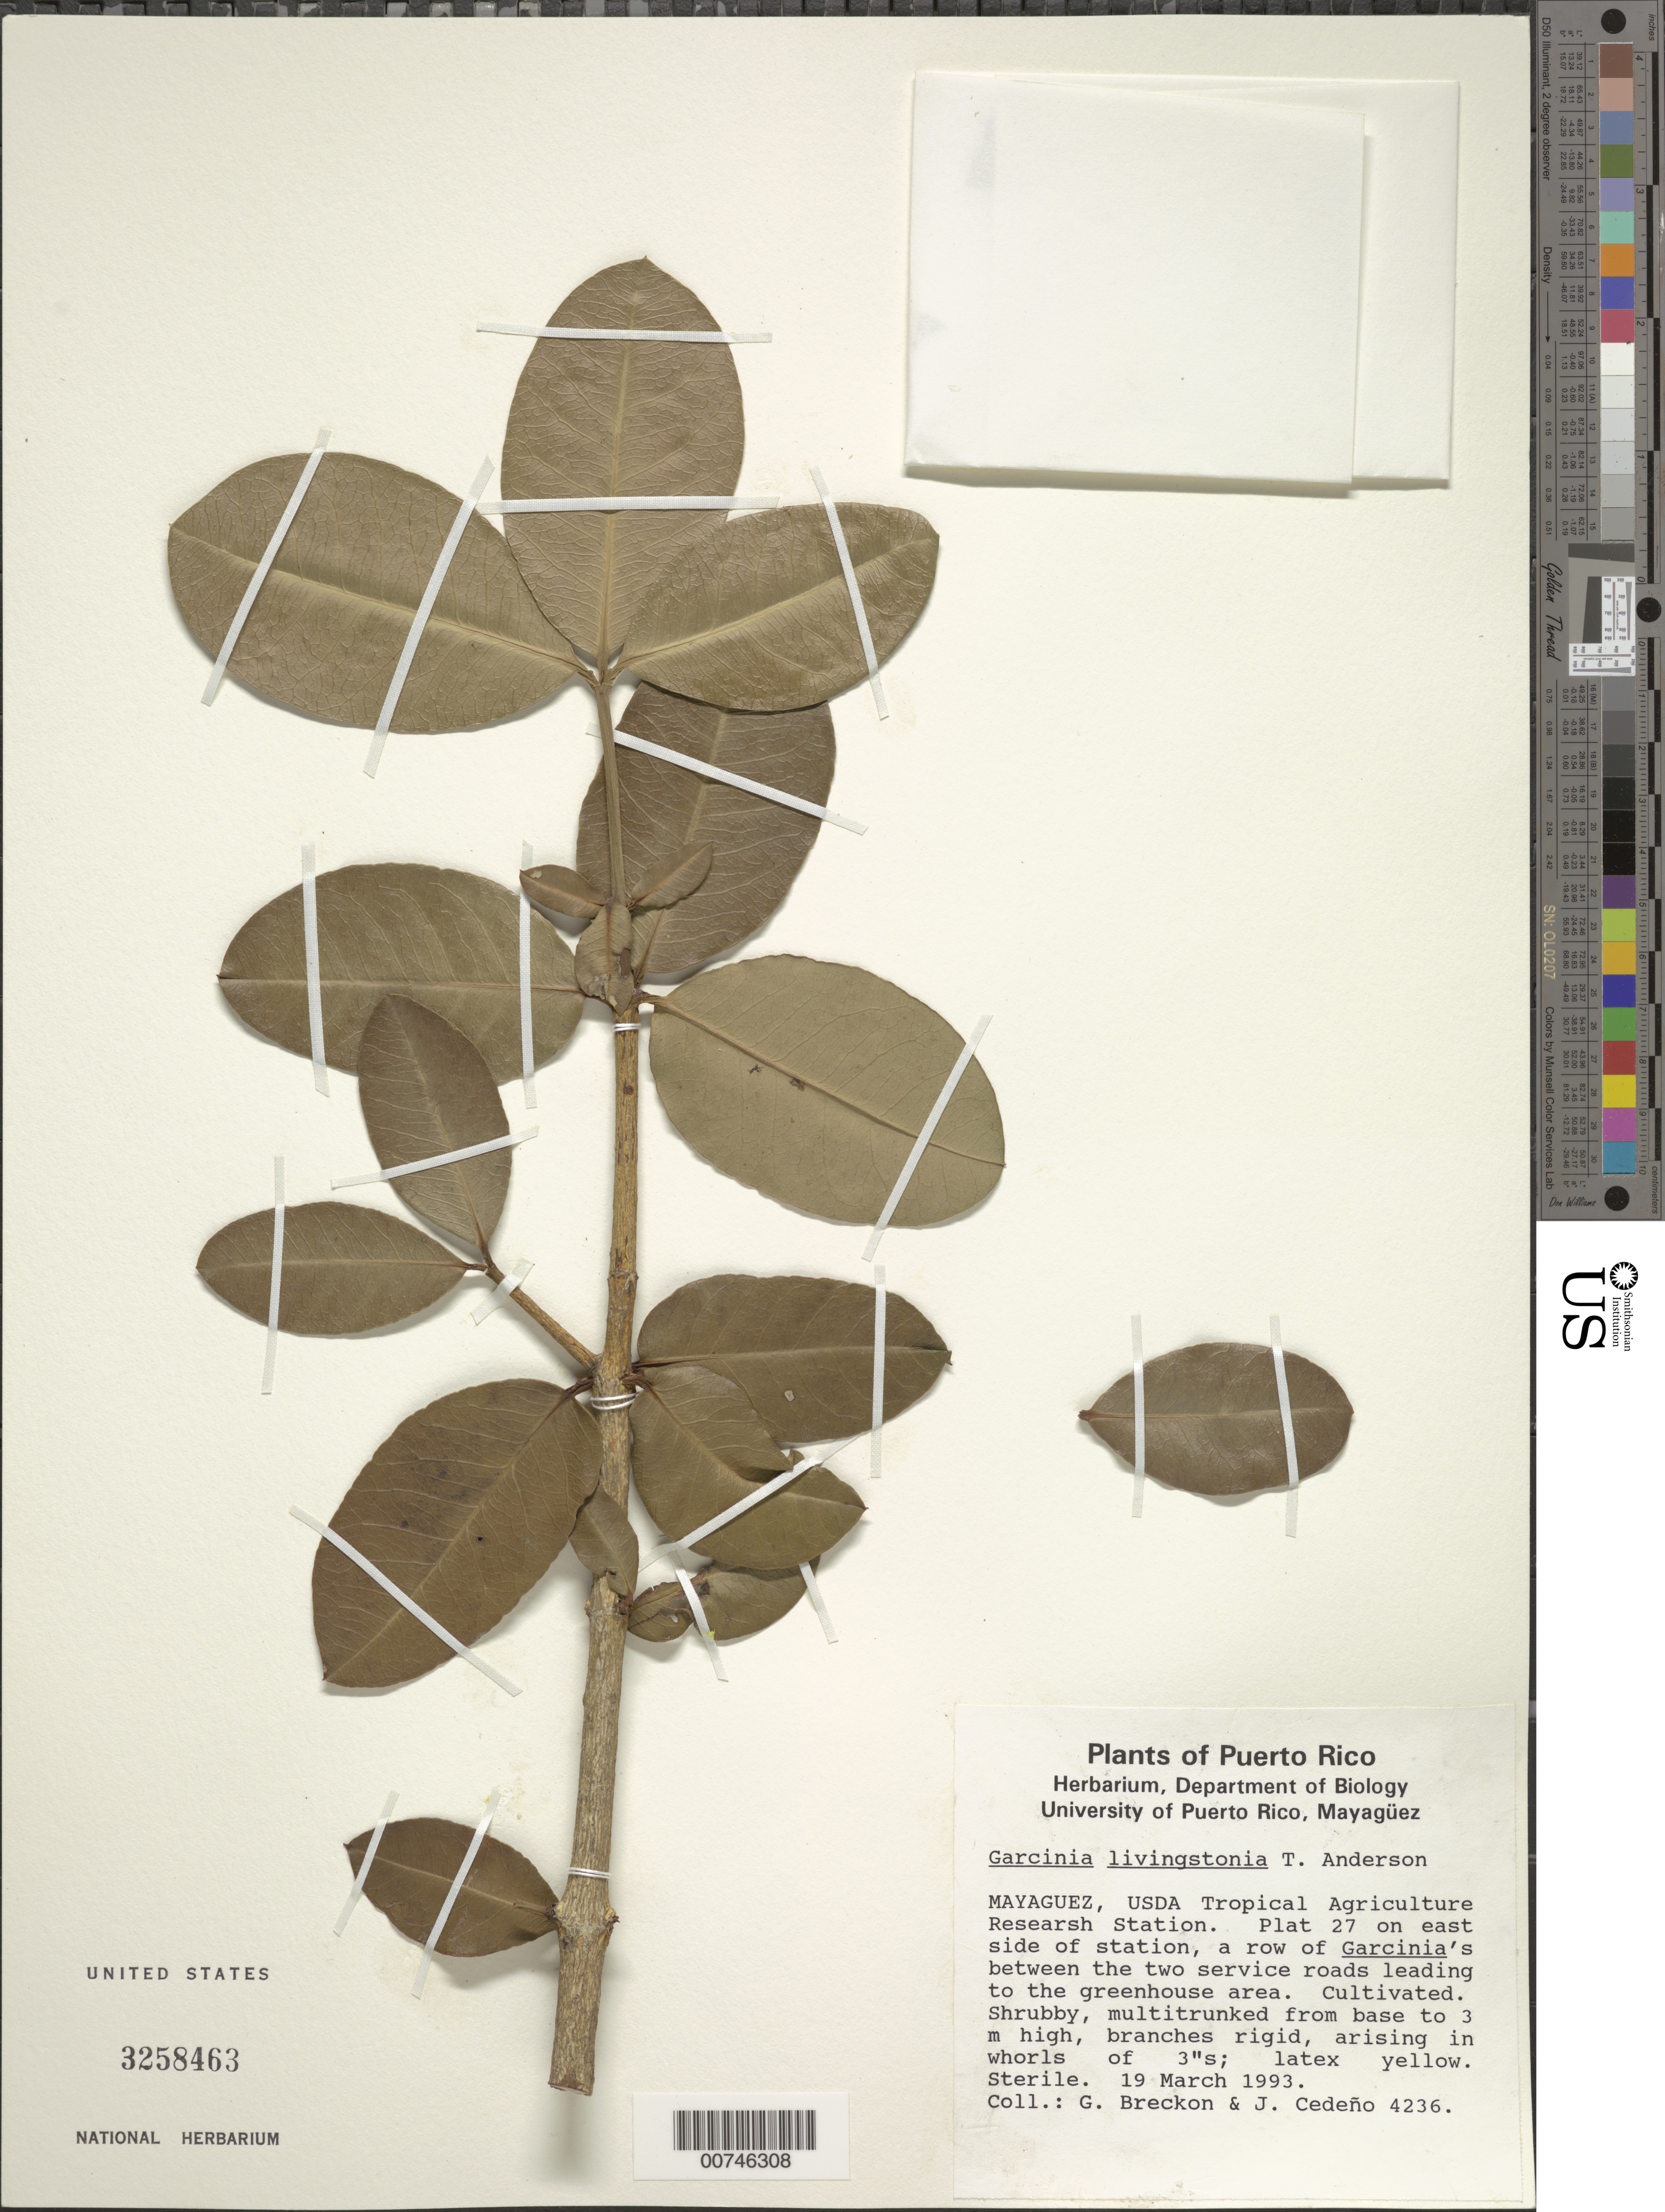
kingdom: Plantae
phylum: Tracheophyta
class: Magnoliopsida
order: Malpighiales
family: Clusiaceae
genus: Garcinia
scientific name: Garcinia livingstonei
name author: T. Anderson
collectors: G. J. Breckon & J. Cedeño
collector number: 4236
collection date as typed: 19 Mar 1993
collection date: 1993-03-19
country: Puerto Rico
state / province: Mayagüez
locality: USDA Tropical Agriculture Research Station. Plot 27 on east side of station, a row of Garcinia's between the two service roads leading to the greehouse area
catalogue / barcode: US 3258463